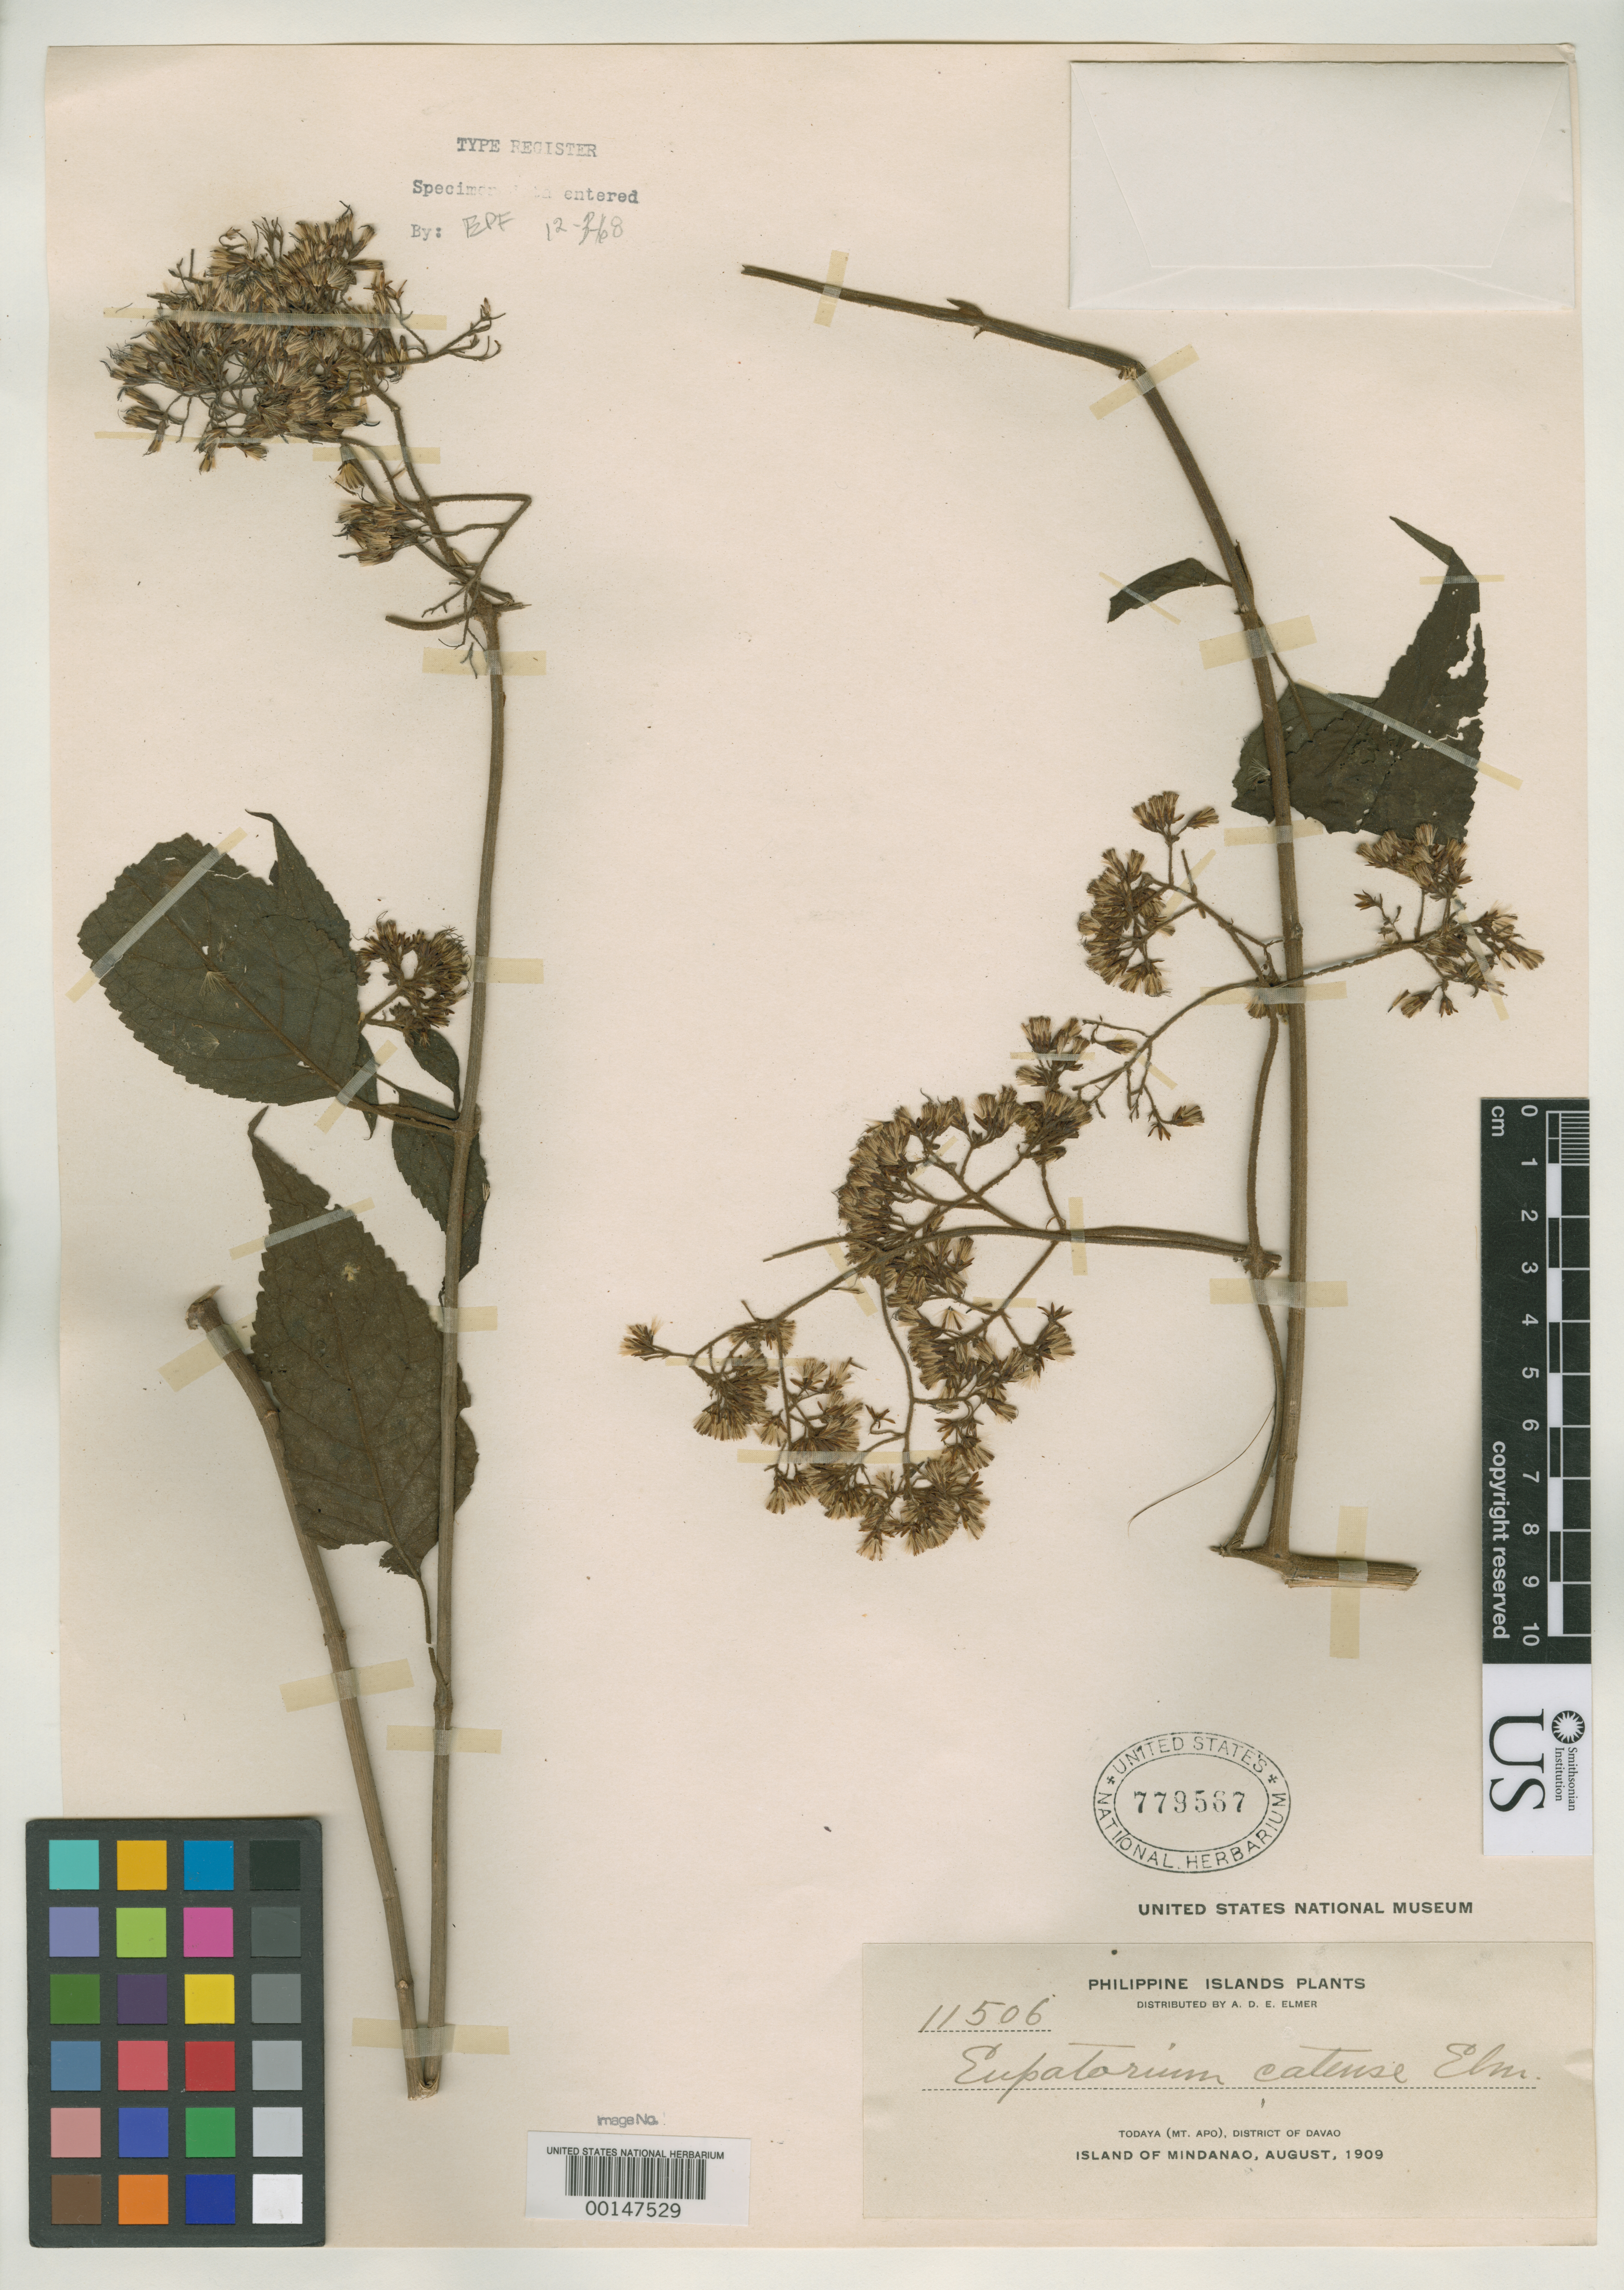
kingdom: Plantae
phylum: Tracheophyta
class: Magnoliopsida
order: Asterales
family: Asteraceae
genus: Eupatorium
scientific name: Eupatorium catense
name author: Elmer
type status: Isotype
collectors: A. D. E. Elmer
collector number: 11506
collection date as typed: Aug 1909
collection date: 1909-08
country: Philippines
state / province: Davao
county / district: Davao del Sur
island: Mindanao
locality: Todaya (Mt. Apo), District of Davao, Island of Mindanao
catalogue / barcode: US 779567